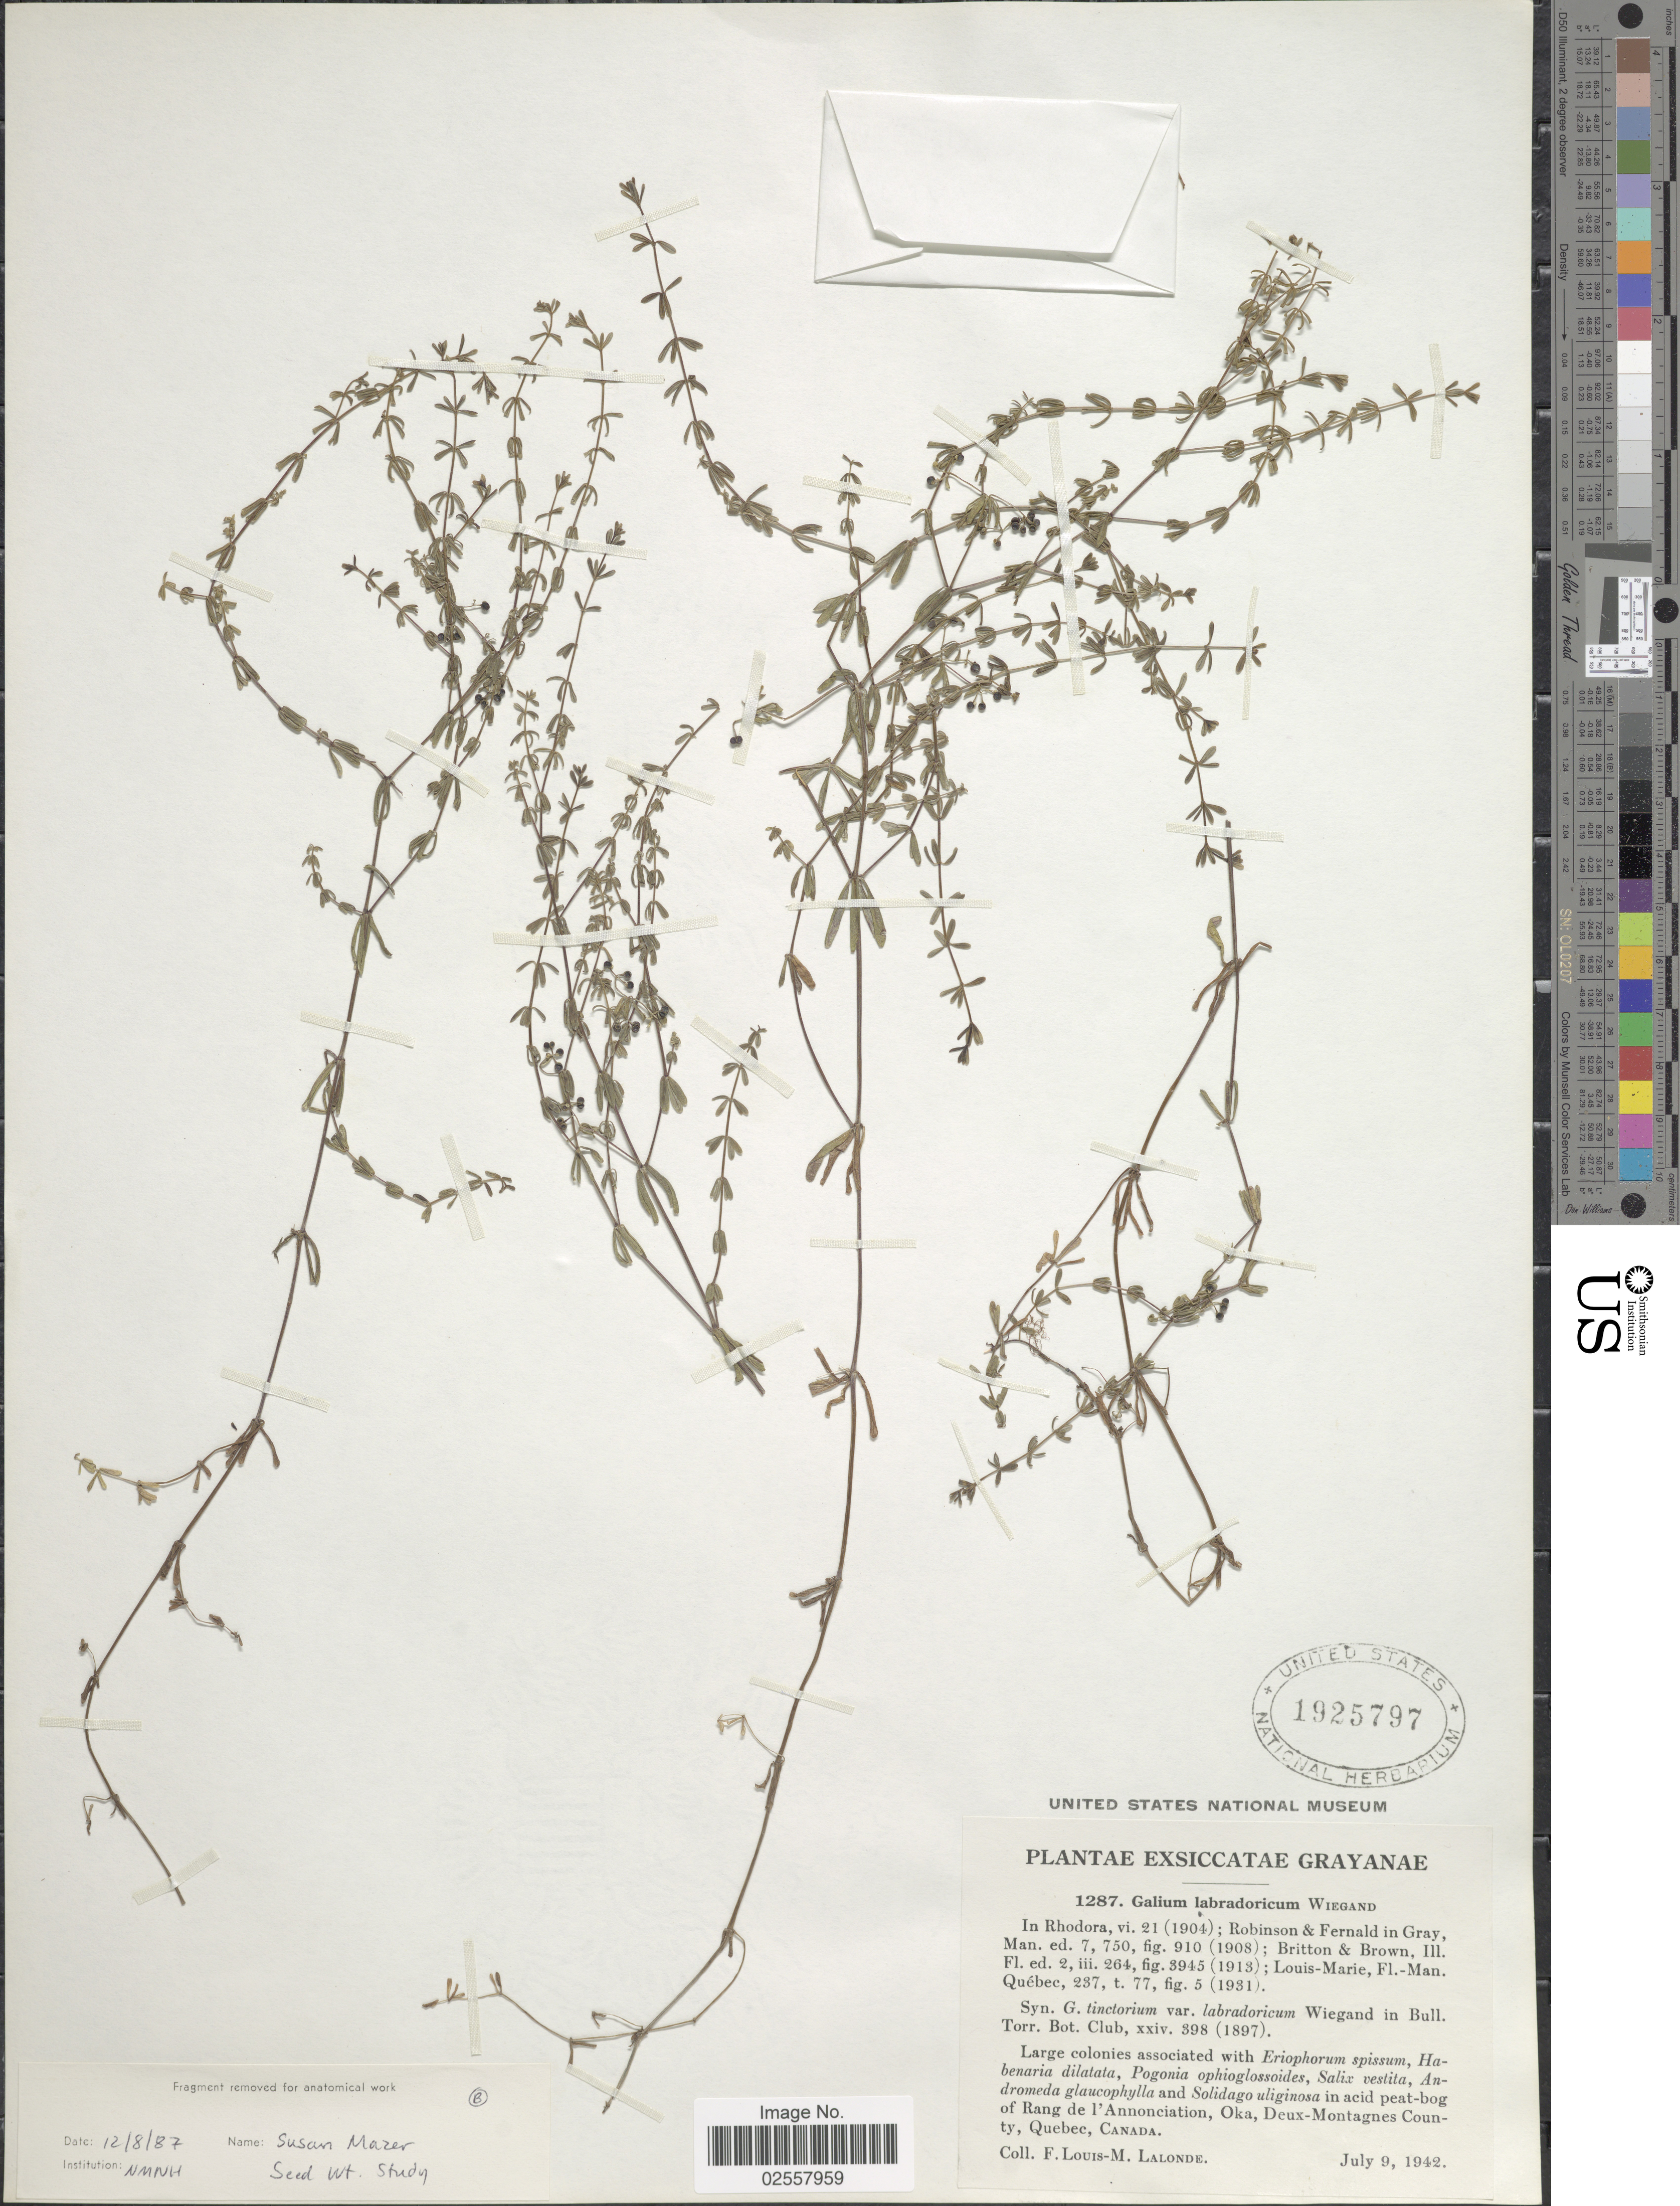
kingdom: Plantae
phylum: Tracheophyta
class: Magnoliopsida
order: Gentianales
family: Rubiaceae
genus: Galium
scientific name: Galium labradoricum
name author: (Wiegand) Wiegand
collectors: L.-M. LaLonde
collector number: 1287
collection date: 1942-07-09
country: Canada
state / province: Quebec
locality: Grayanae, in acid peat-bog of Range de l'Annonciation, Oka, Deux-Montagnes County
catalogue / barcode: US 1925797